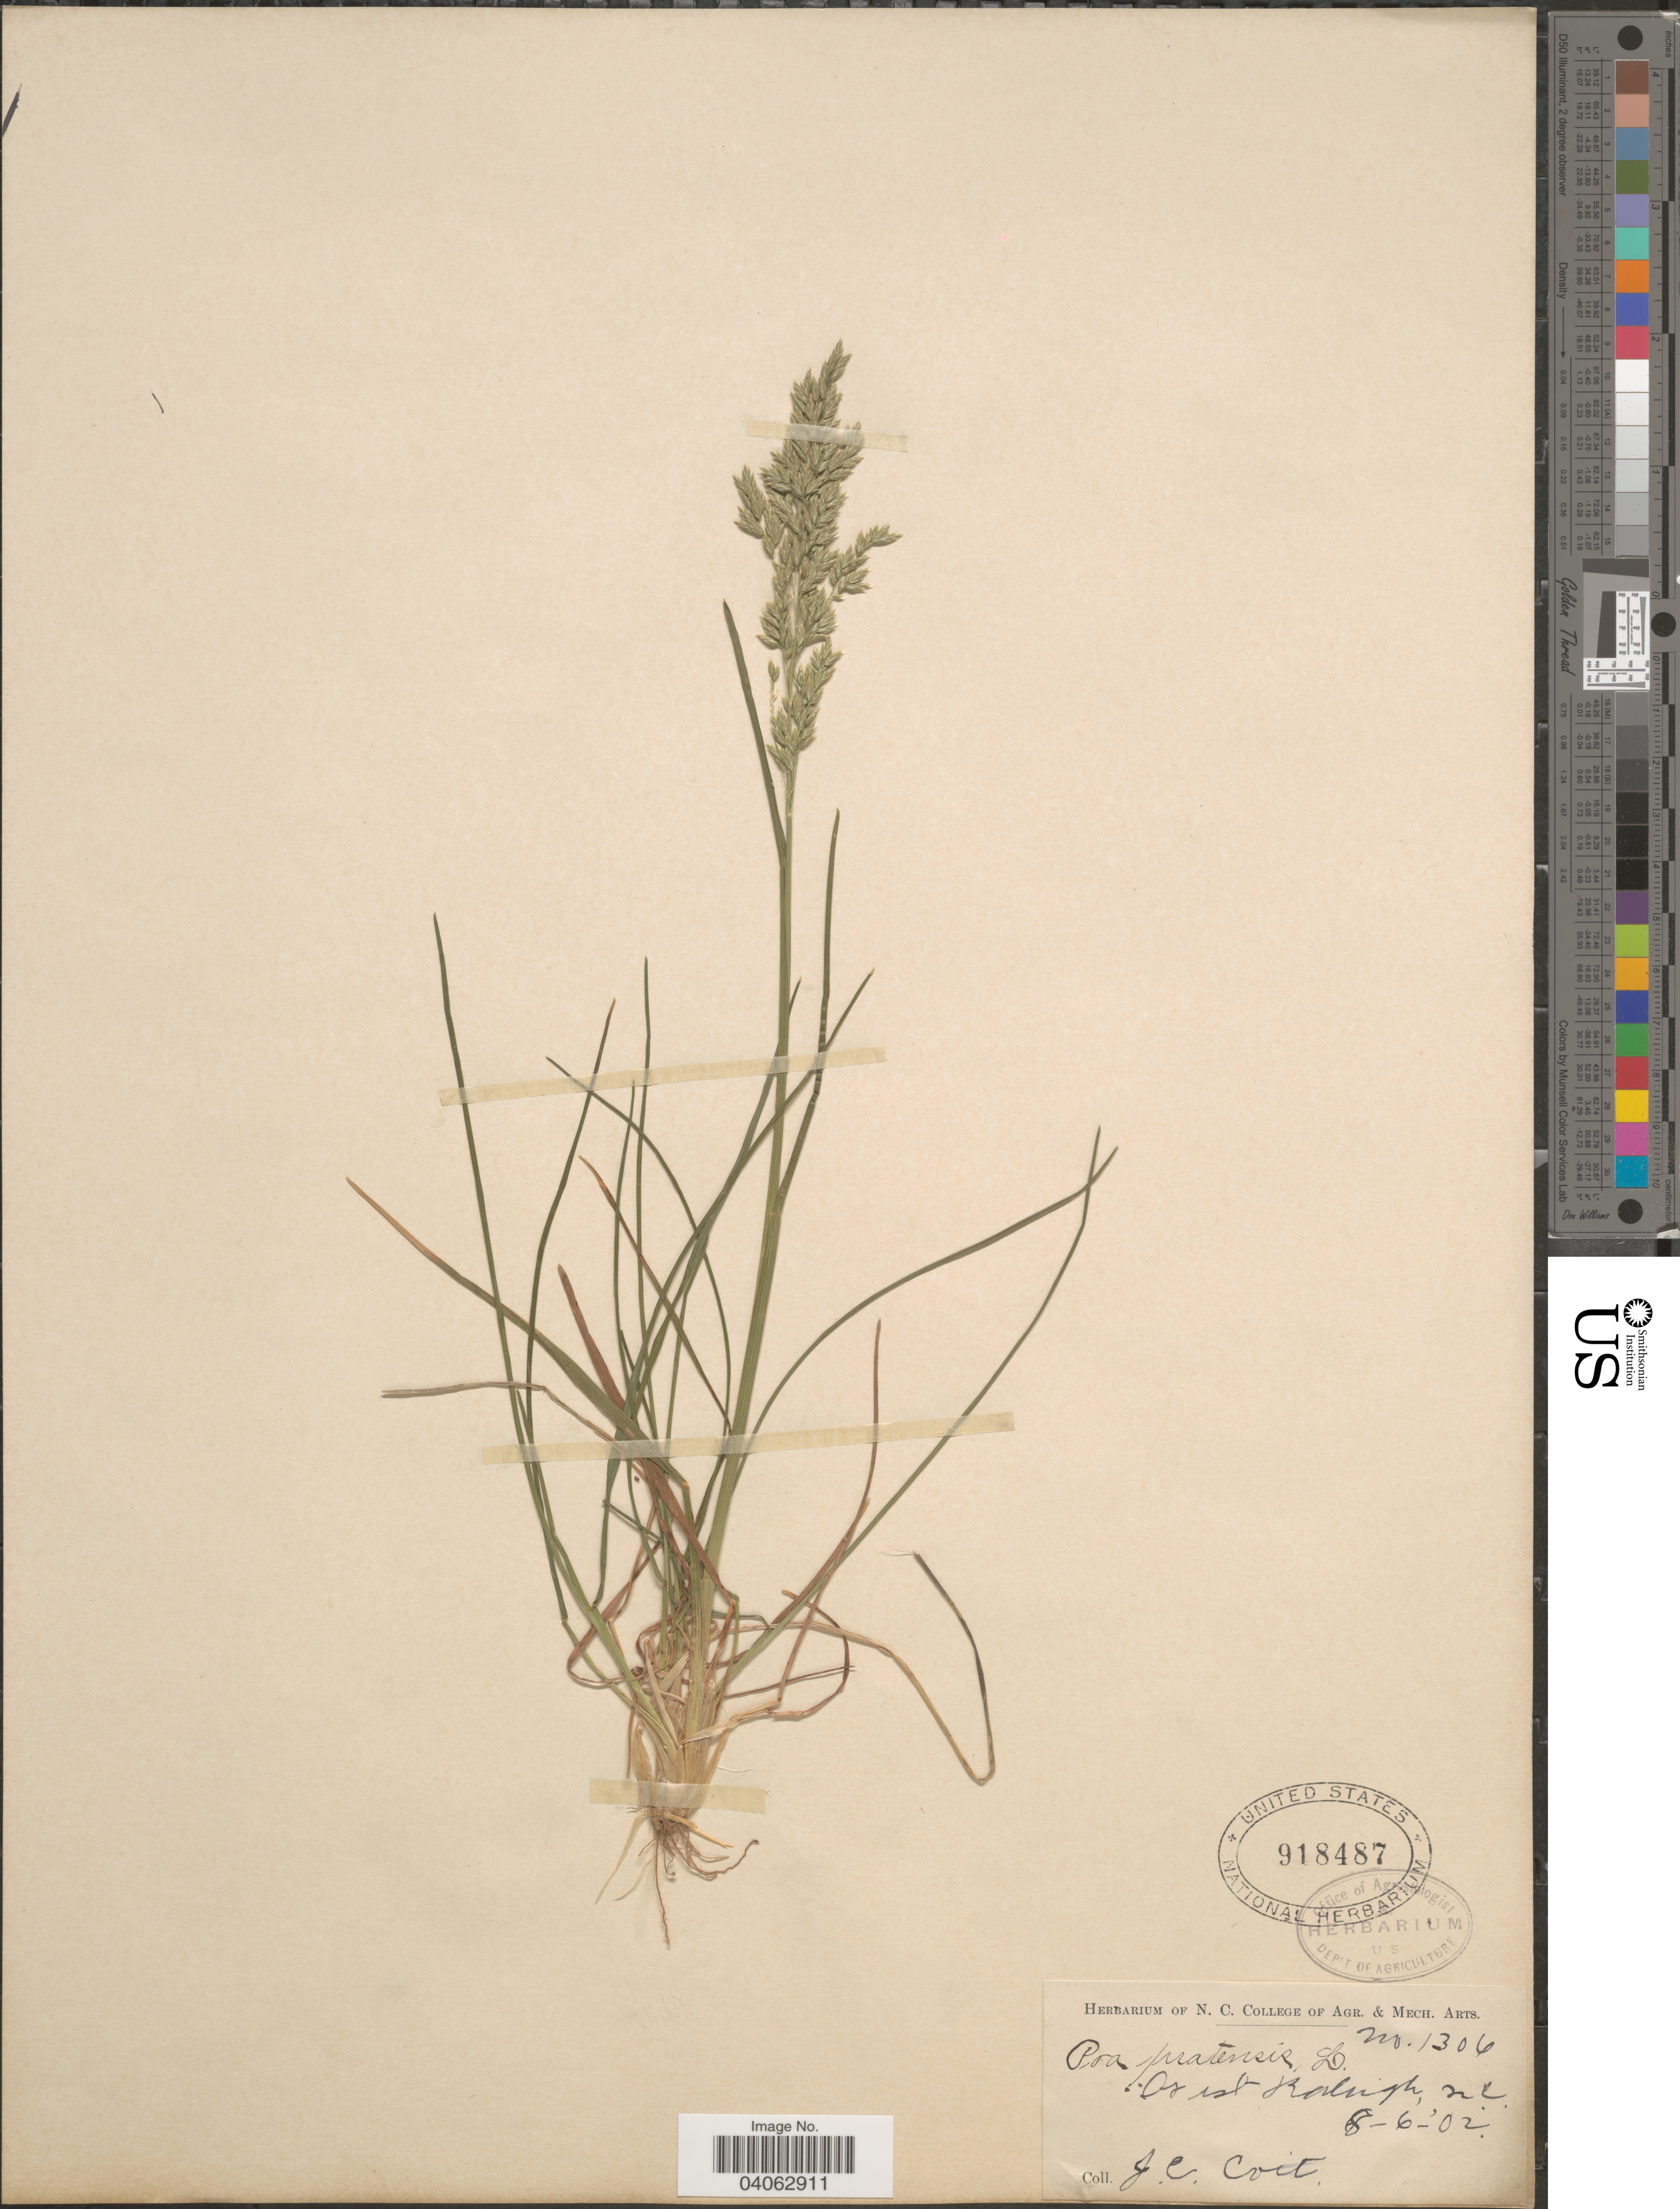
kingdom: Plantae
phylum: Tracheophyta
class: Liliopsida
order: Poales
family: Poaceae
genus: Poa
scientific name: Poa pratensis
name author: L.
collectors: J. Coit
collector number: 1306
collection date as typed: Transcribed d/m/y: 6/8/2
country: United States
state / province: North Carolina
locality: On east Raleigh.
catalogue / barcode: US 918487